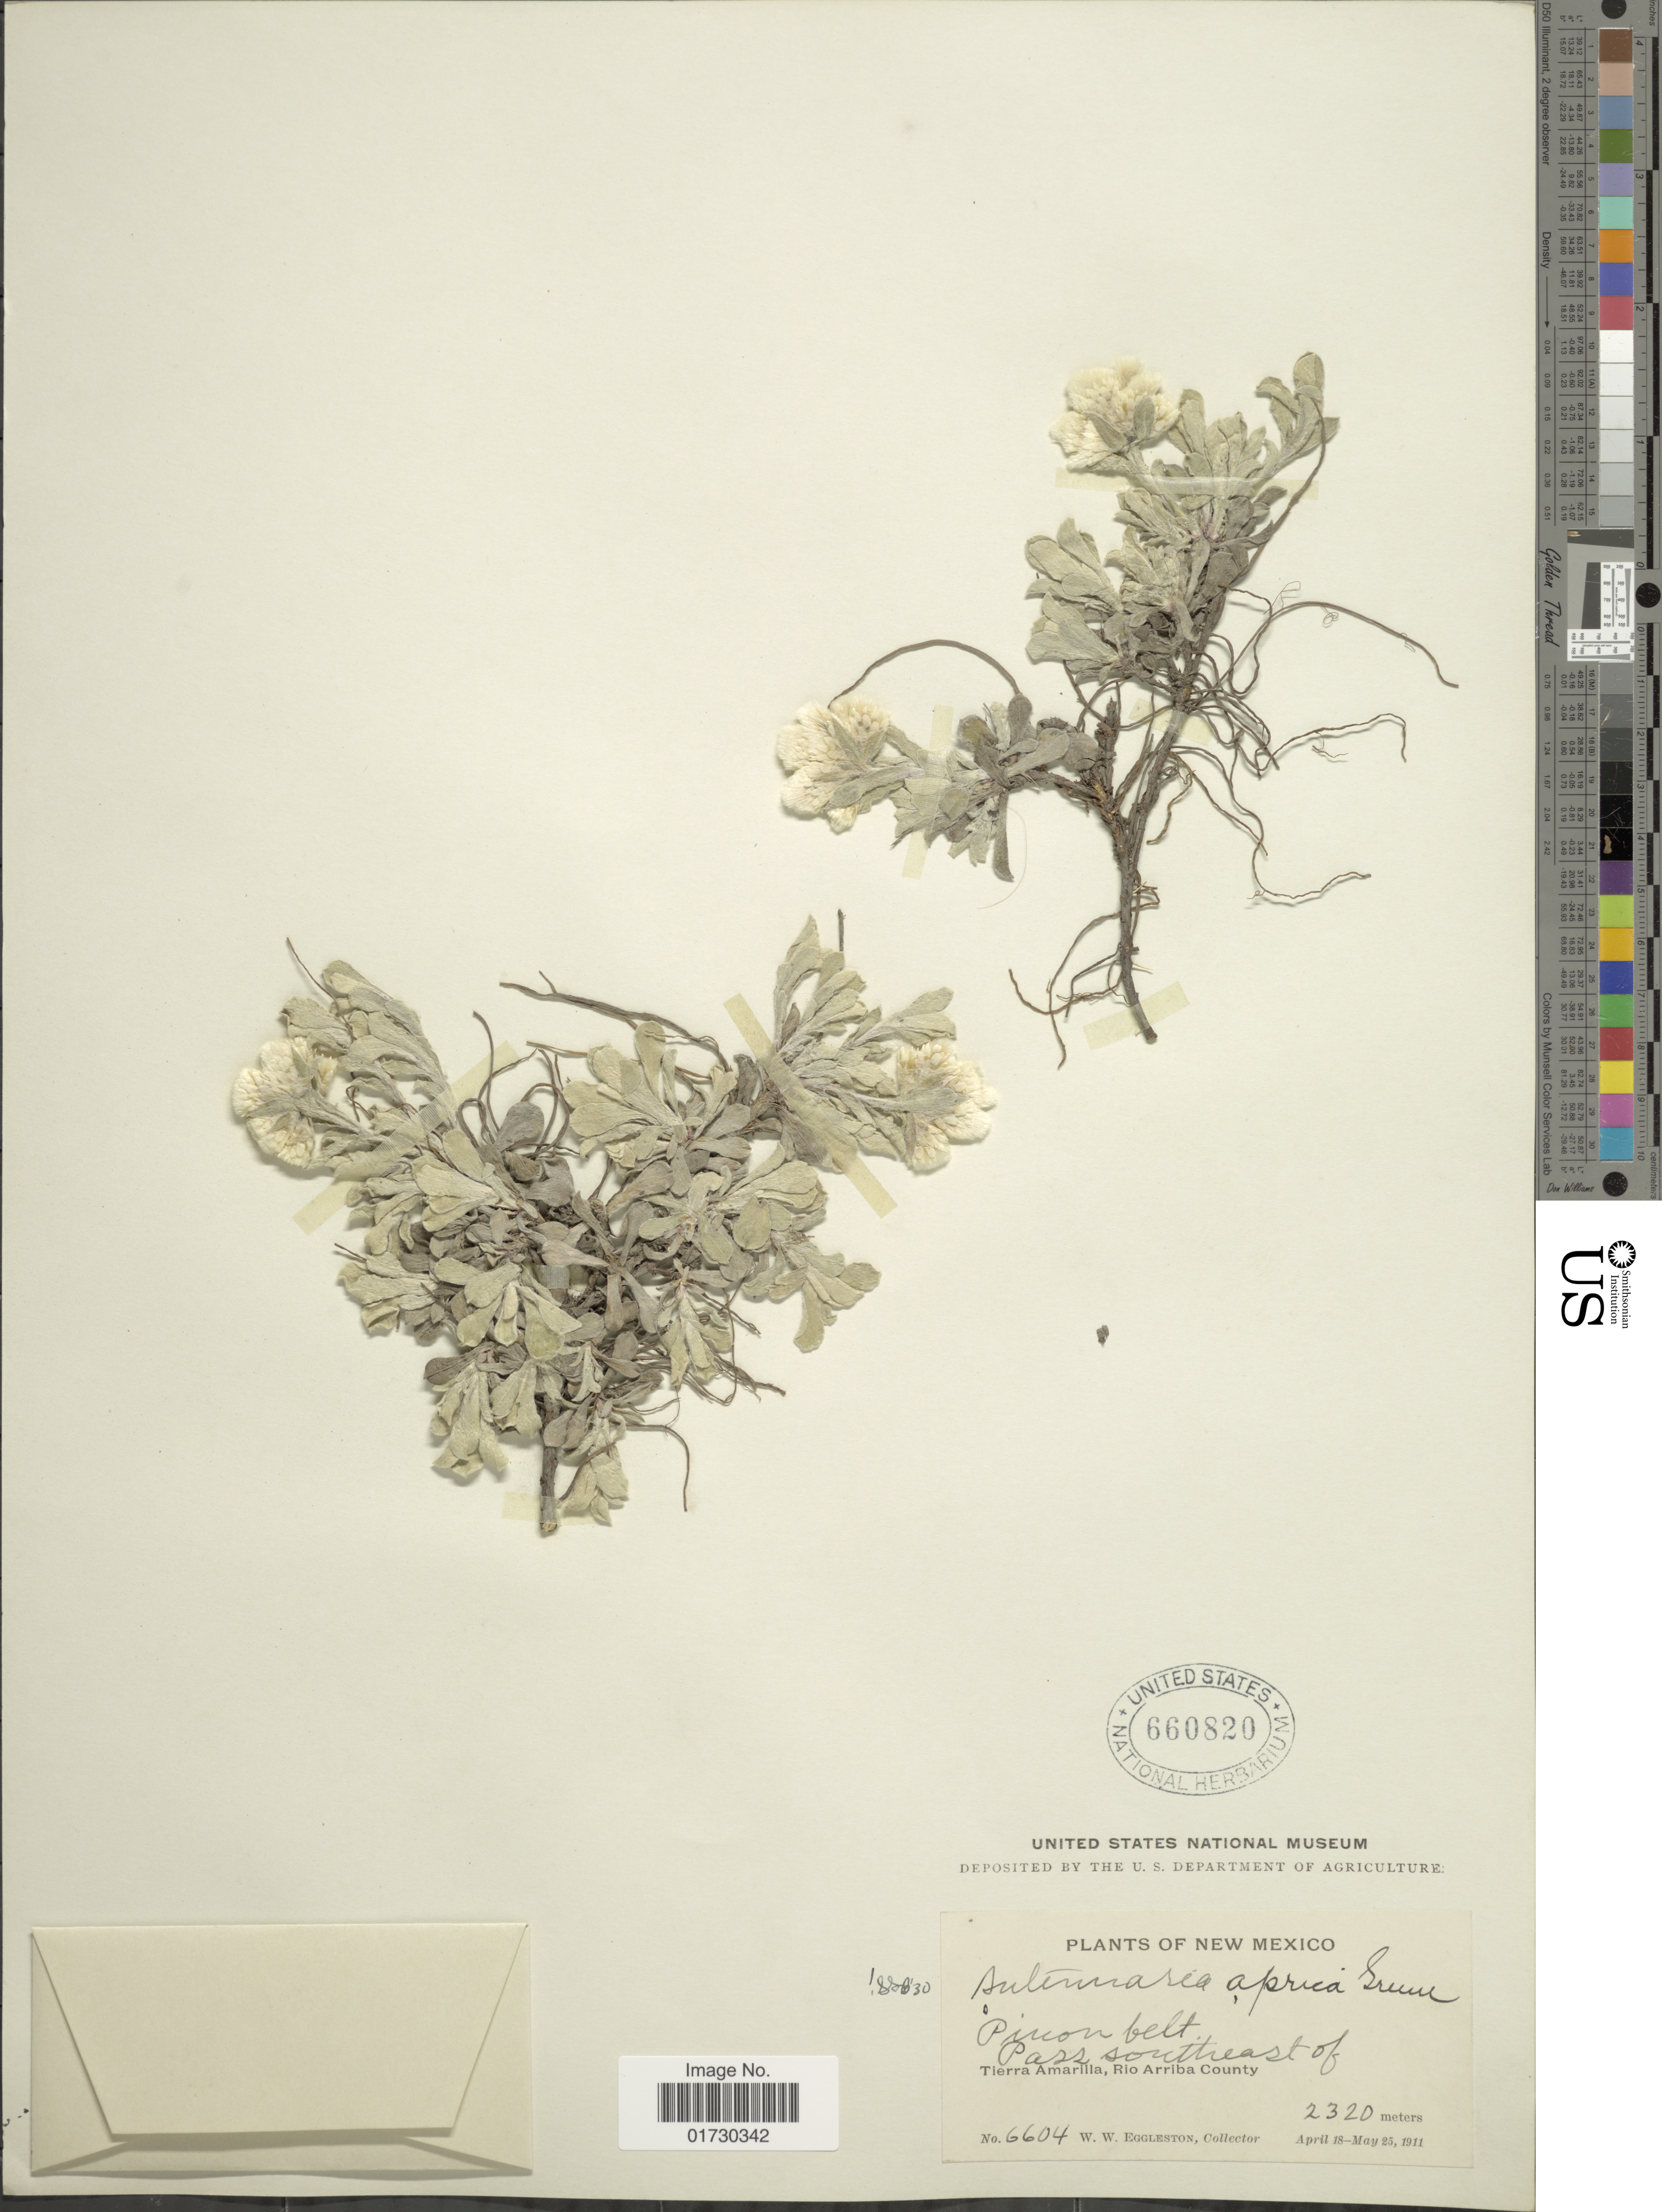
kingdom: Plantae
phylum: Tracheophyta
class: Magnoliopsida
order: Asterales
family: Asteraceae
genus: Antennaria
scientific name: Antennaria aprica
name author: Greene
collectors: W. W. Eggleston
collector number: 6604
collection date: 1911-04-18/1911-05-25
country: United States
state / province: New Mexico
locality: Pinon belt, Pass southeast of Tierra Amarilla, Rio Arriba County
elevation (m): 2320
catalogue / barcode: US 660820